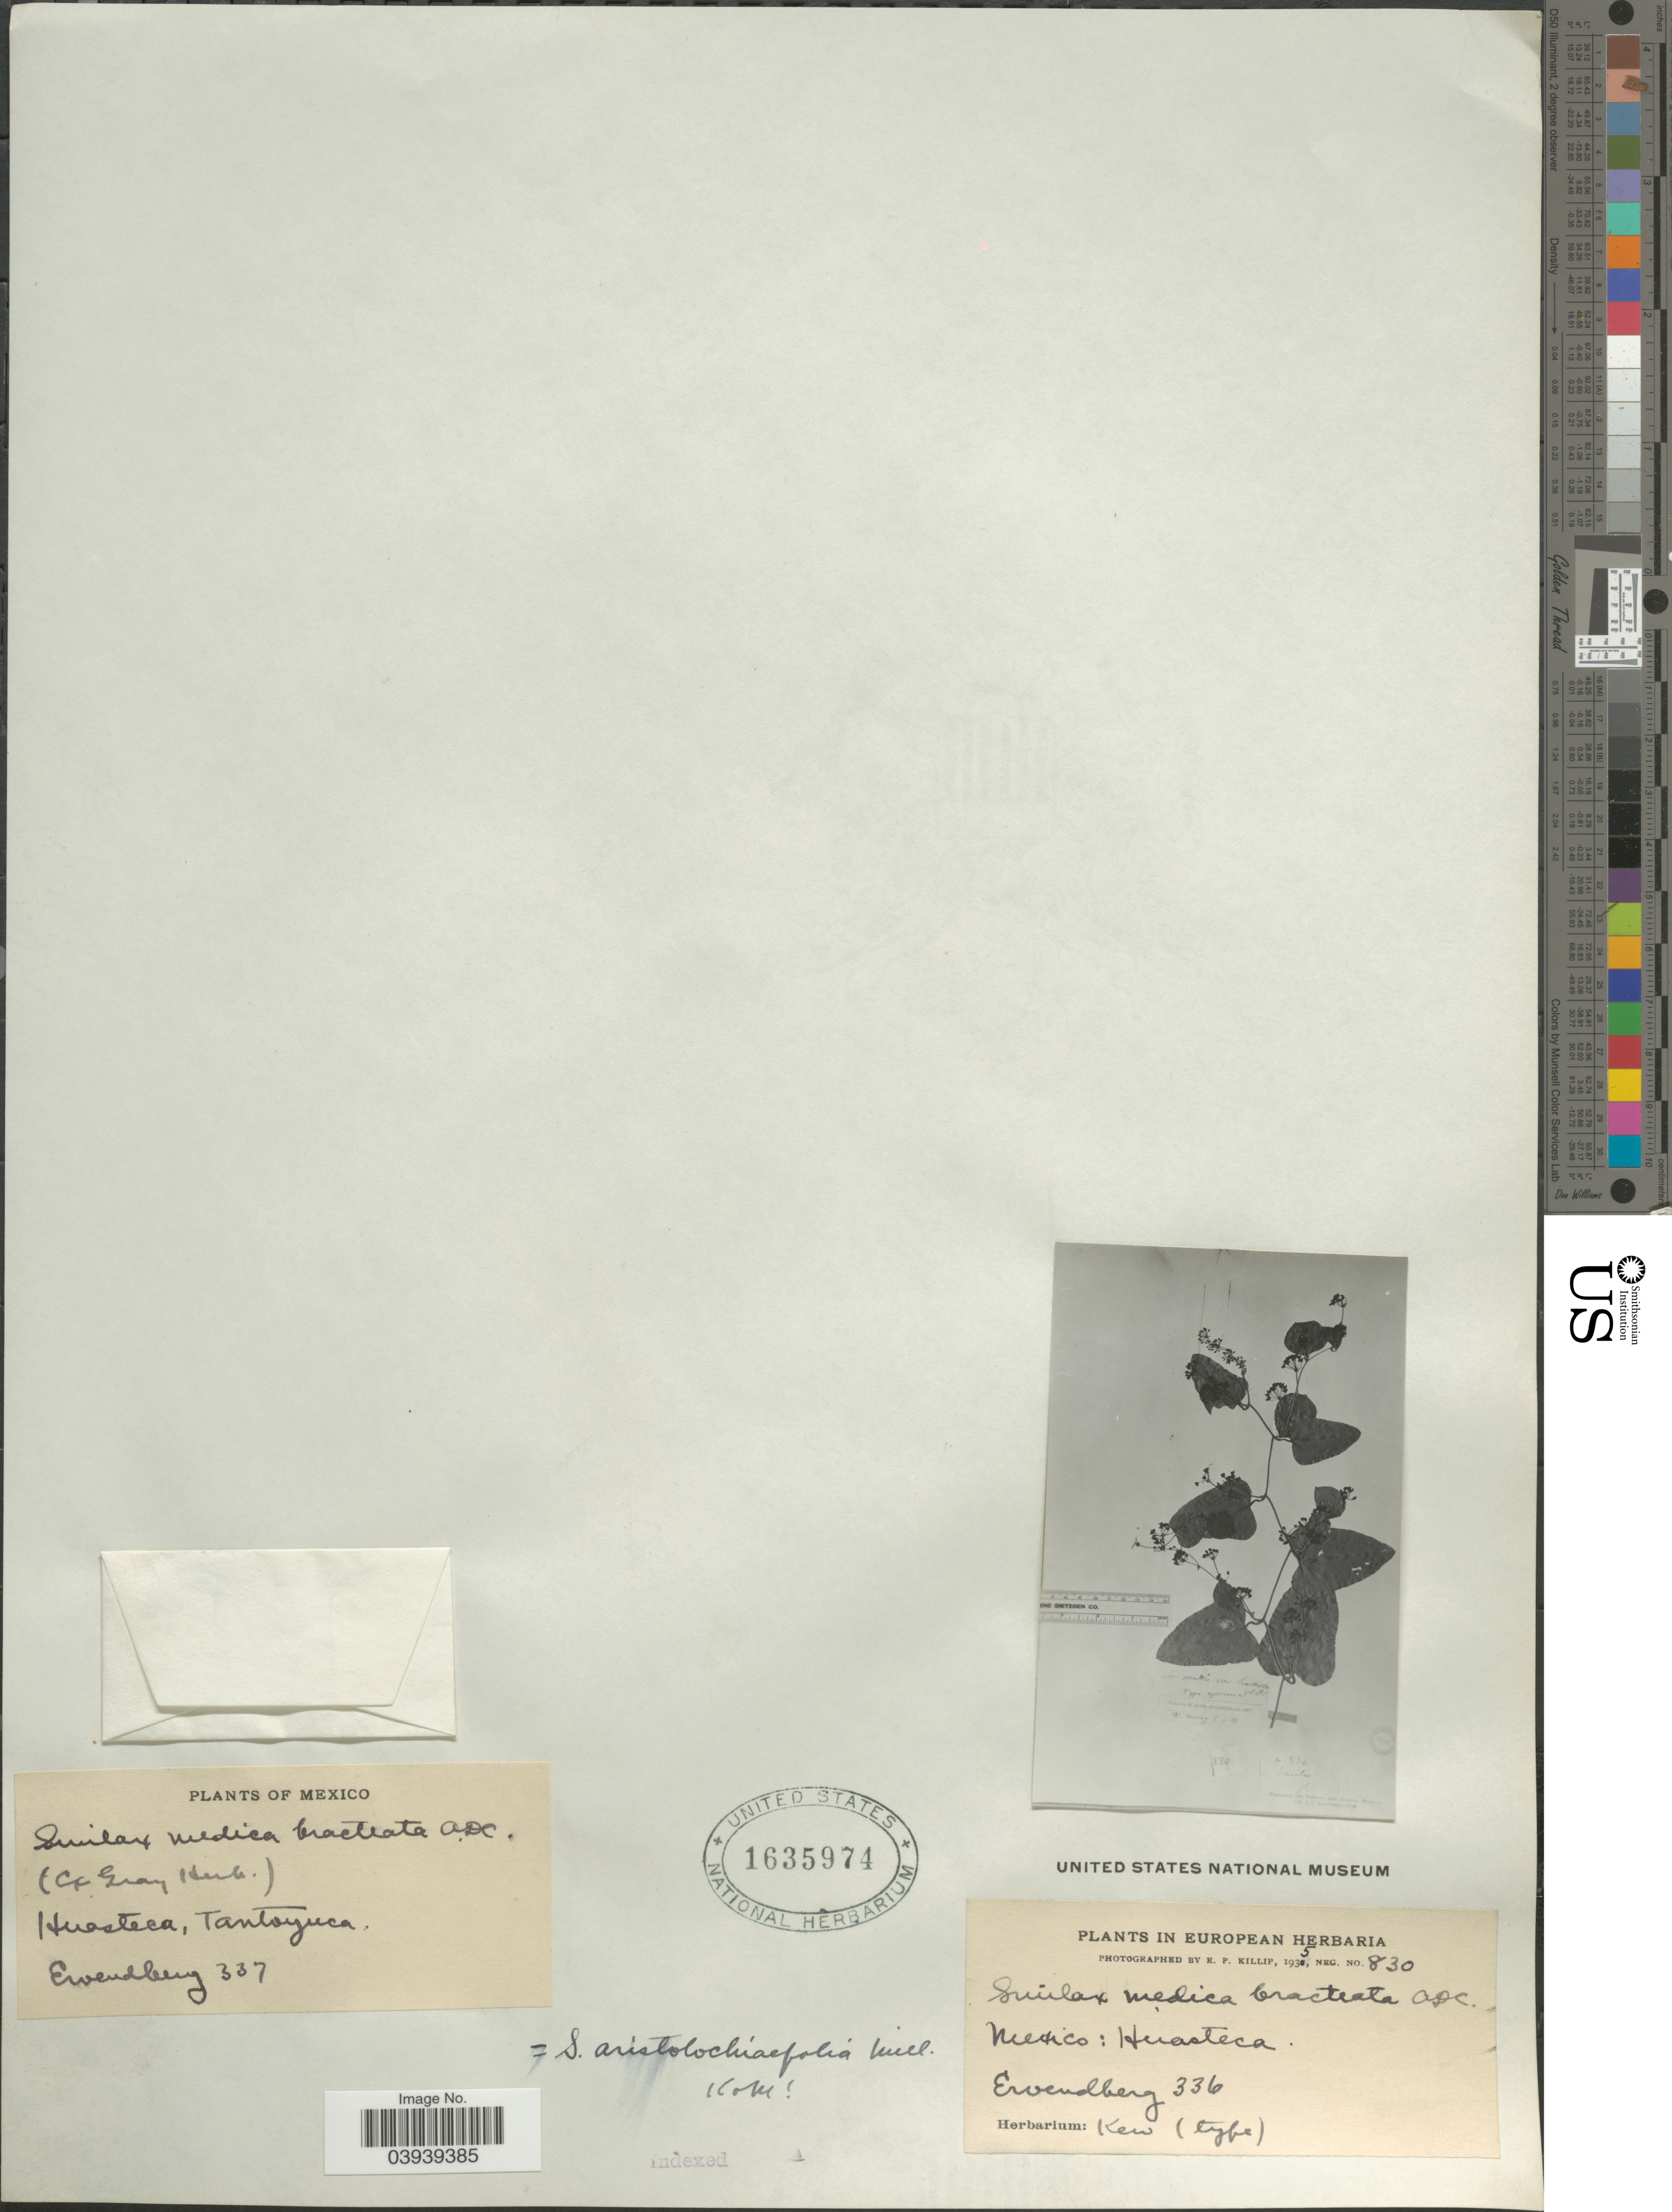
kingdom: Plantae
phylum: Tracheophyta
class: Liliopsida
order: Liliales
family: Smilacaceae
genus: Smilax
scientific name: Smilax aristolochiifolia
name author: Mill.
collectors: Ervendberg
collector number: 337/830?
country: Mexico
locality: Huasteca, Tantoyuca.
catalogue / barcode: US 1635974